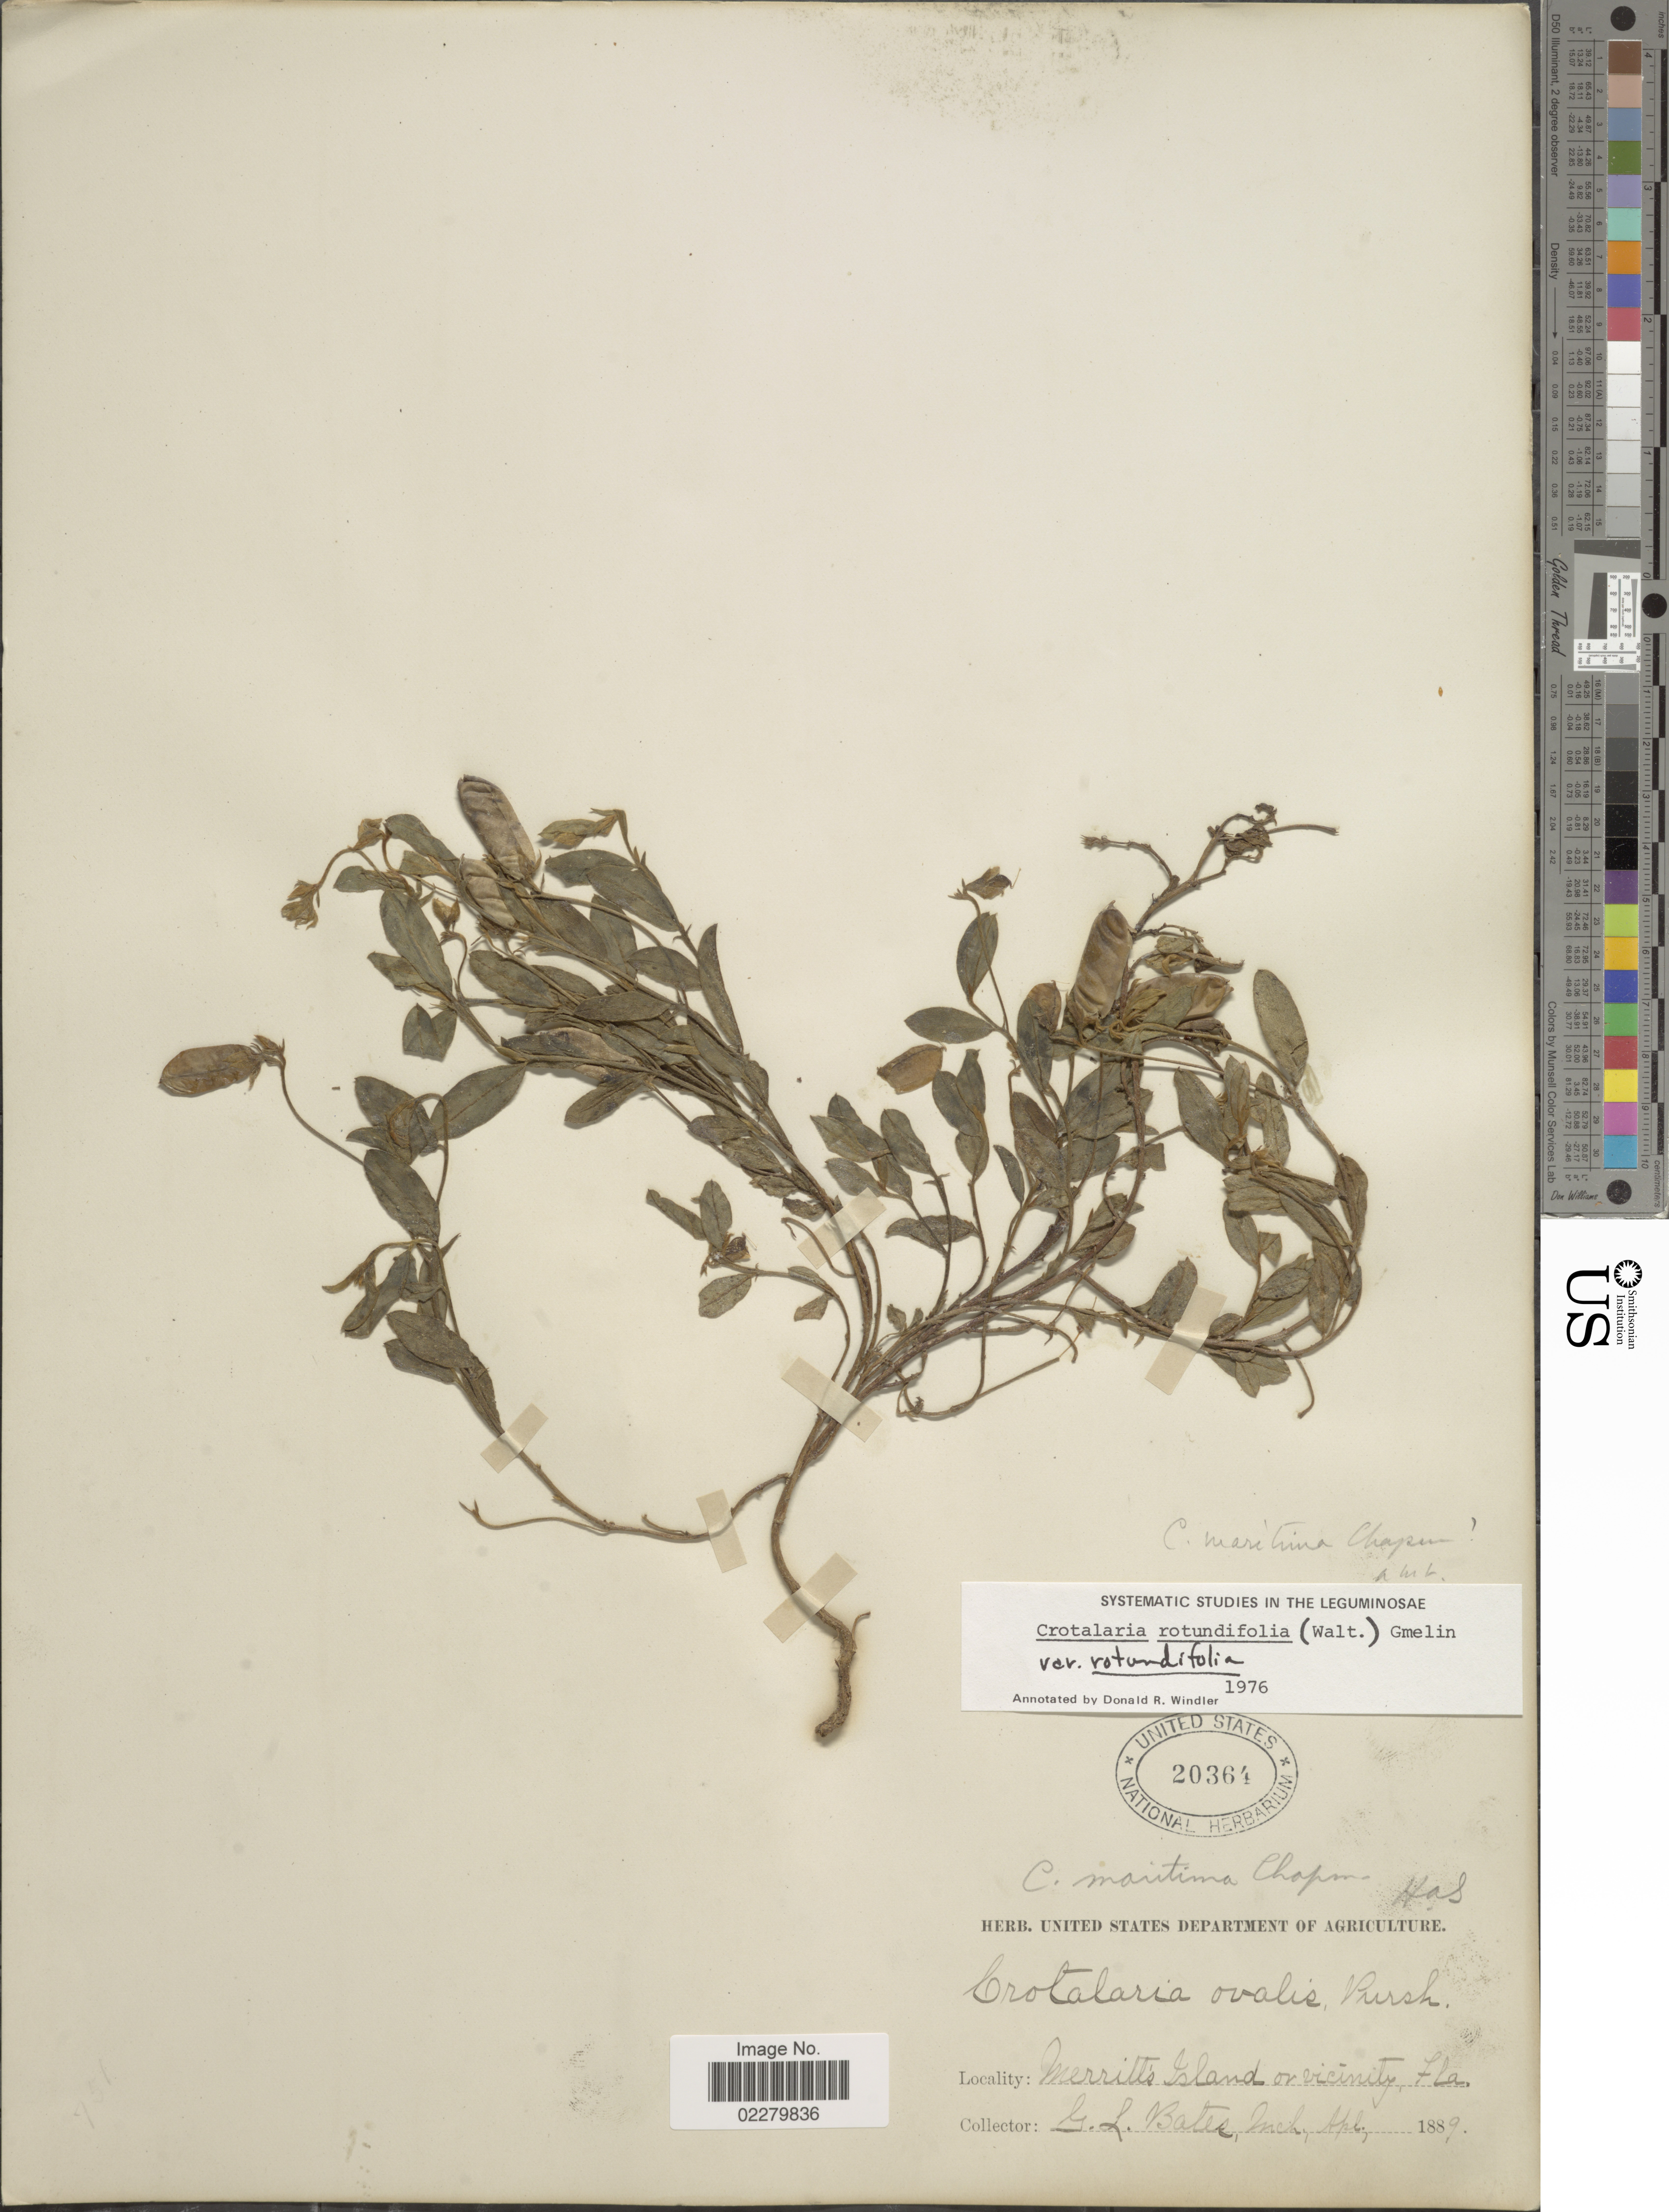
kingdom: Plantae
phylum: Tracheophyta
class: Magnoliopsida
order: Fabales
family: Fabaceae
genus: Crotalaria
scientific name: Crotalaria rotundifolia var. rotundifolia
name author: (Walter) J.F. Gmel.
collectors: G. Bates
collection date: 1889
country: United States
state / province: Florida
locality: Merrits Island or vicinity, Fla.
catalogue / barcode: US 20364